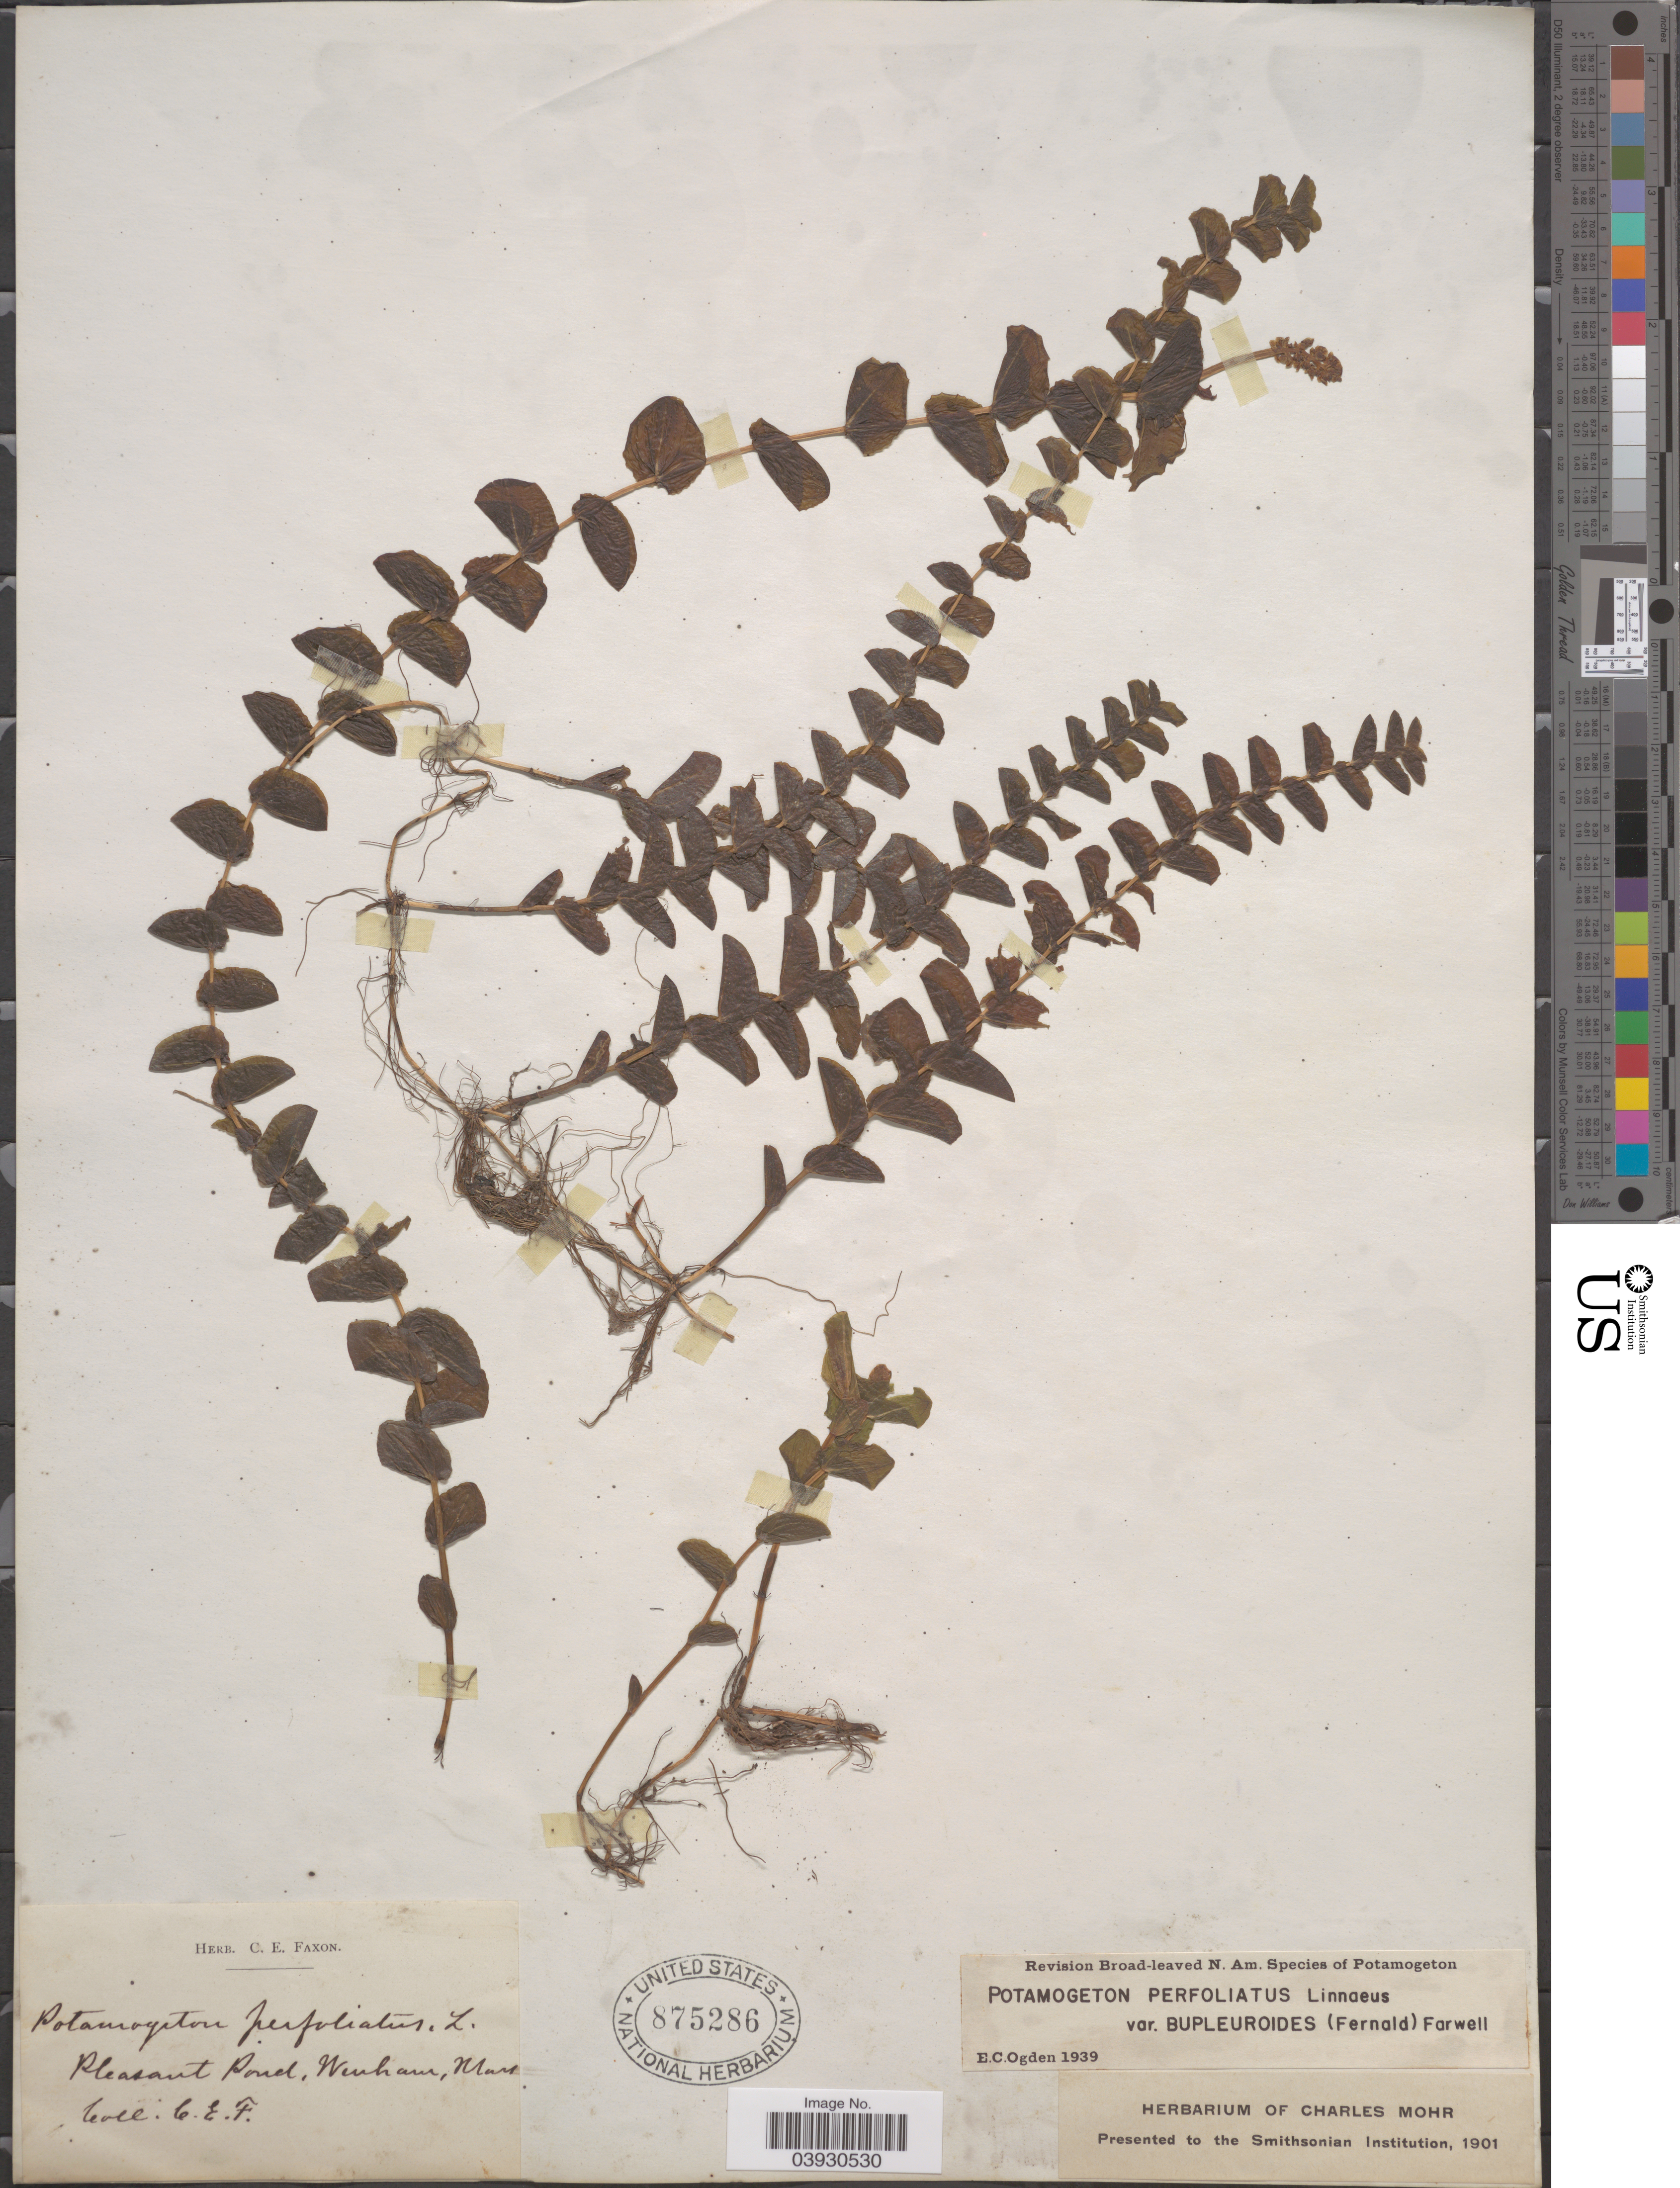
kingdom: Plantae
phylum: Tracheophyta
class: Liliopsida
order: Alismatales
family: Potamogetonaceae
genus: Potamogeton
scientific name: Potamogeton perfoliatus var. bupleuroides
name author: (Fernald) Farw.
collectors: C. Faxon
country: United States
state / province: Massachusetts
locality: Pleasant Pond, Wenham.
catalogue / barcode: US 875286